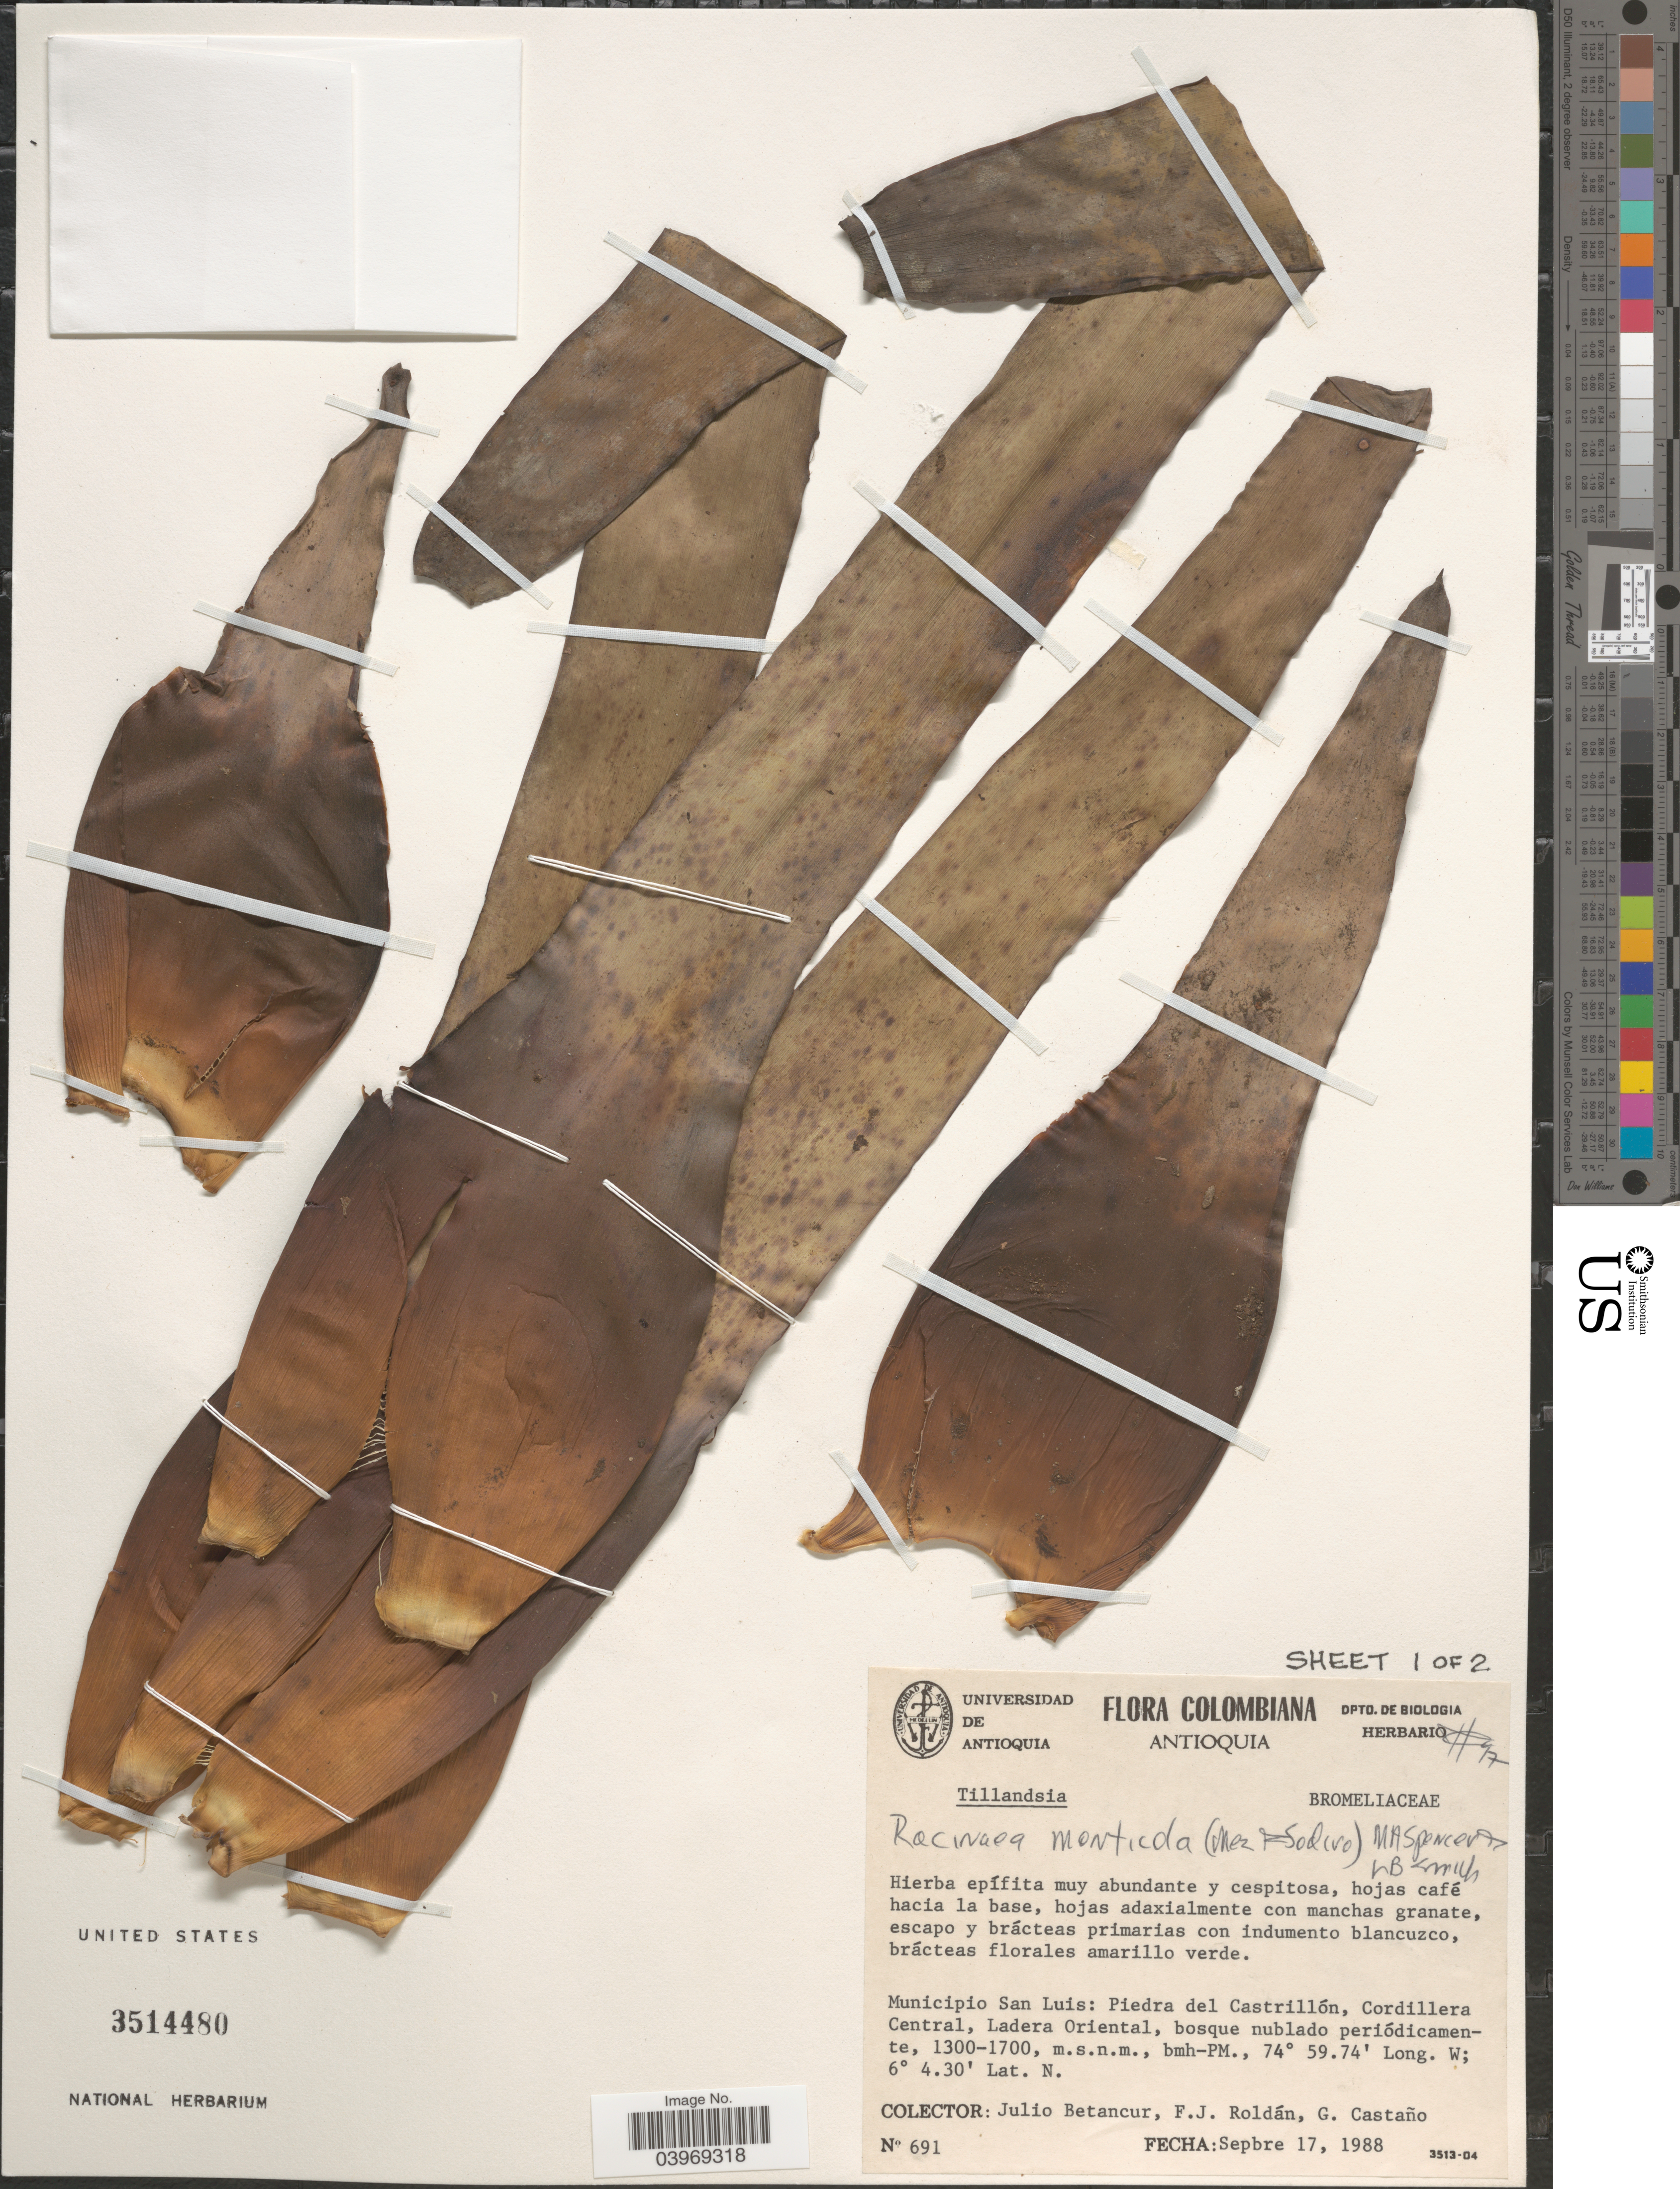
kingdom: Plantae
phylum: Tracheophyta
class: Liliopsida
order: Poales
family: Bromeliaceae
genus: Racinaea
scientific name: Racinaea monticola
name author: (Mez & Sodiro) M.A. Spencer & L.B. Sm.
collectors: J. Betancur, F. J. Roldán & G. Castano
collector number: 691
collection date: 1988-09-17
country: Colombia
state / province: Antioquia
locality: Municipio San Luis: Piedra del Castrillón, Cordillera Central, Ladera Oriental.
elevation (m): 1300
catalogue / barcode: US 3514480